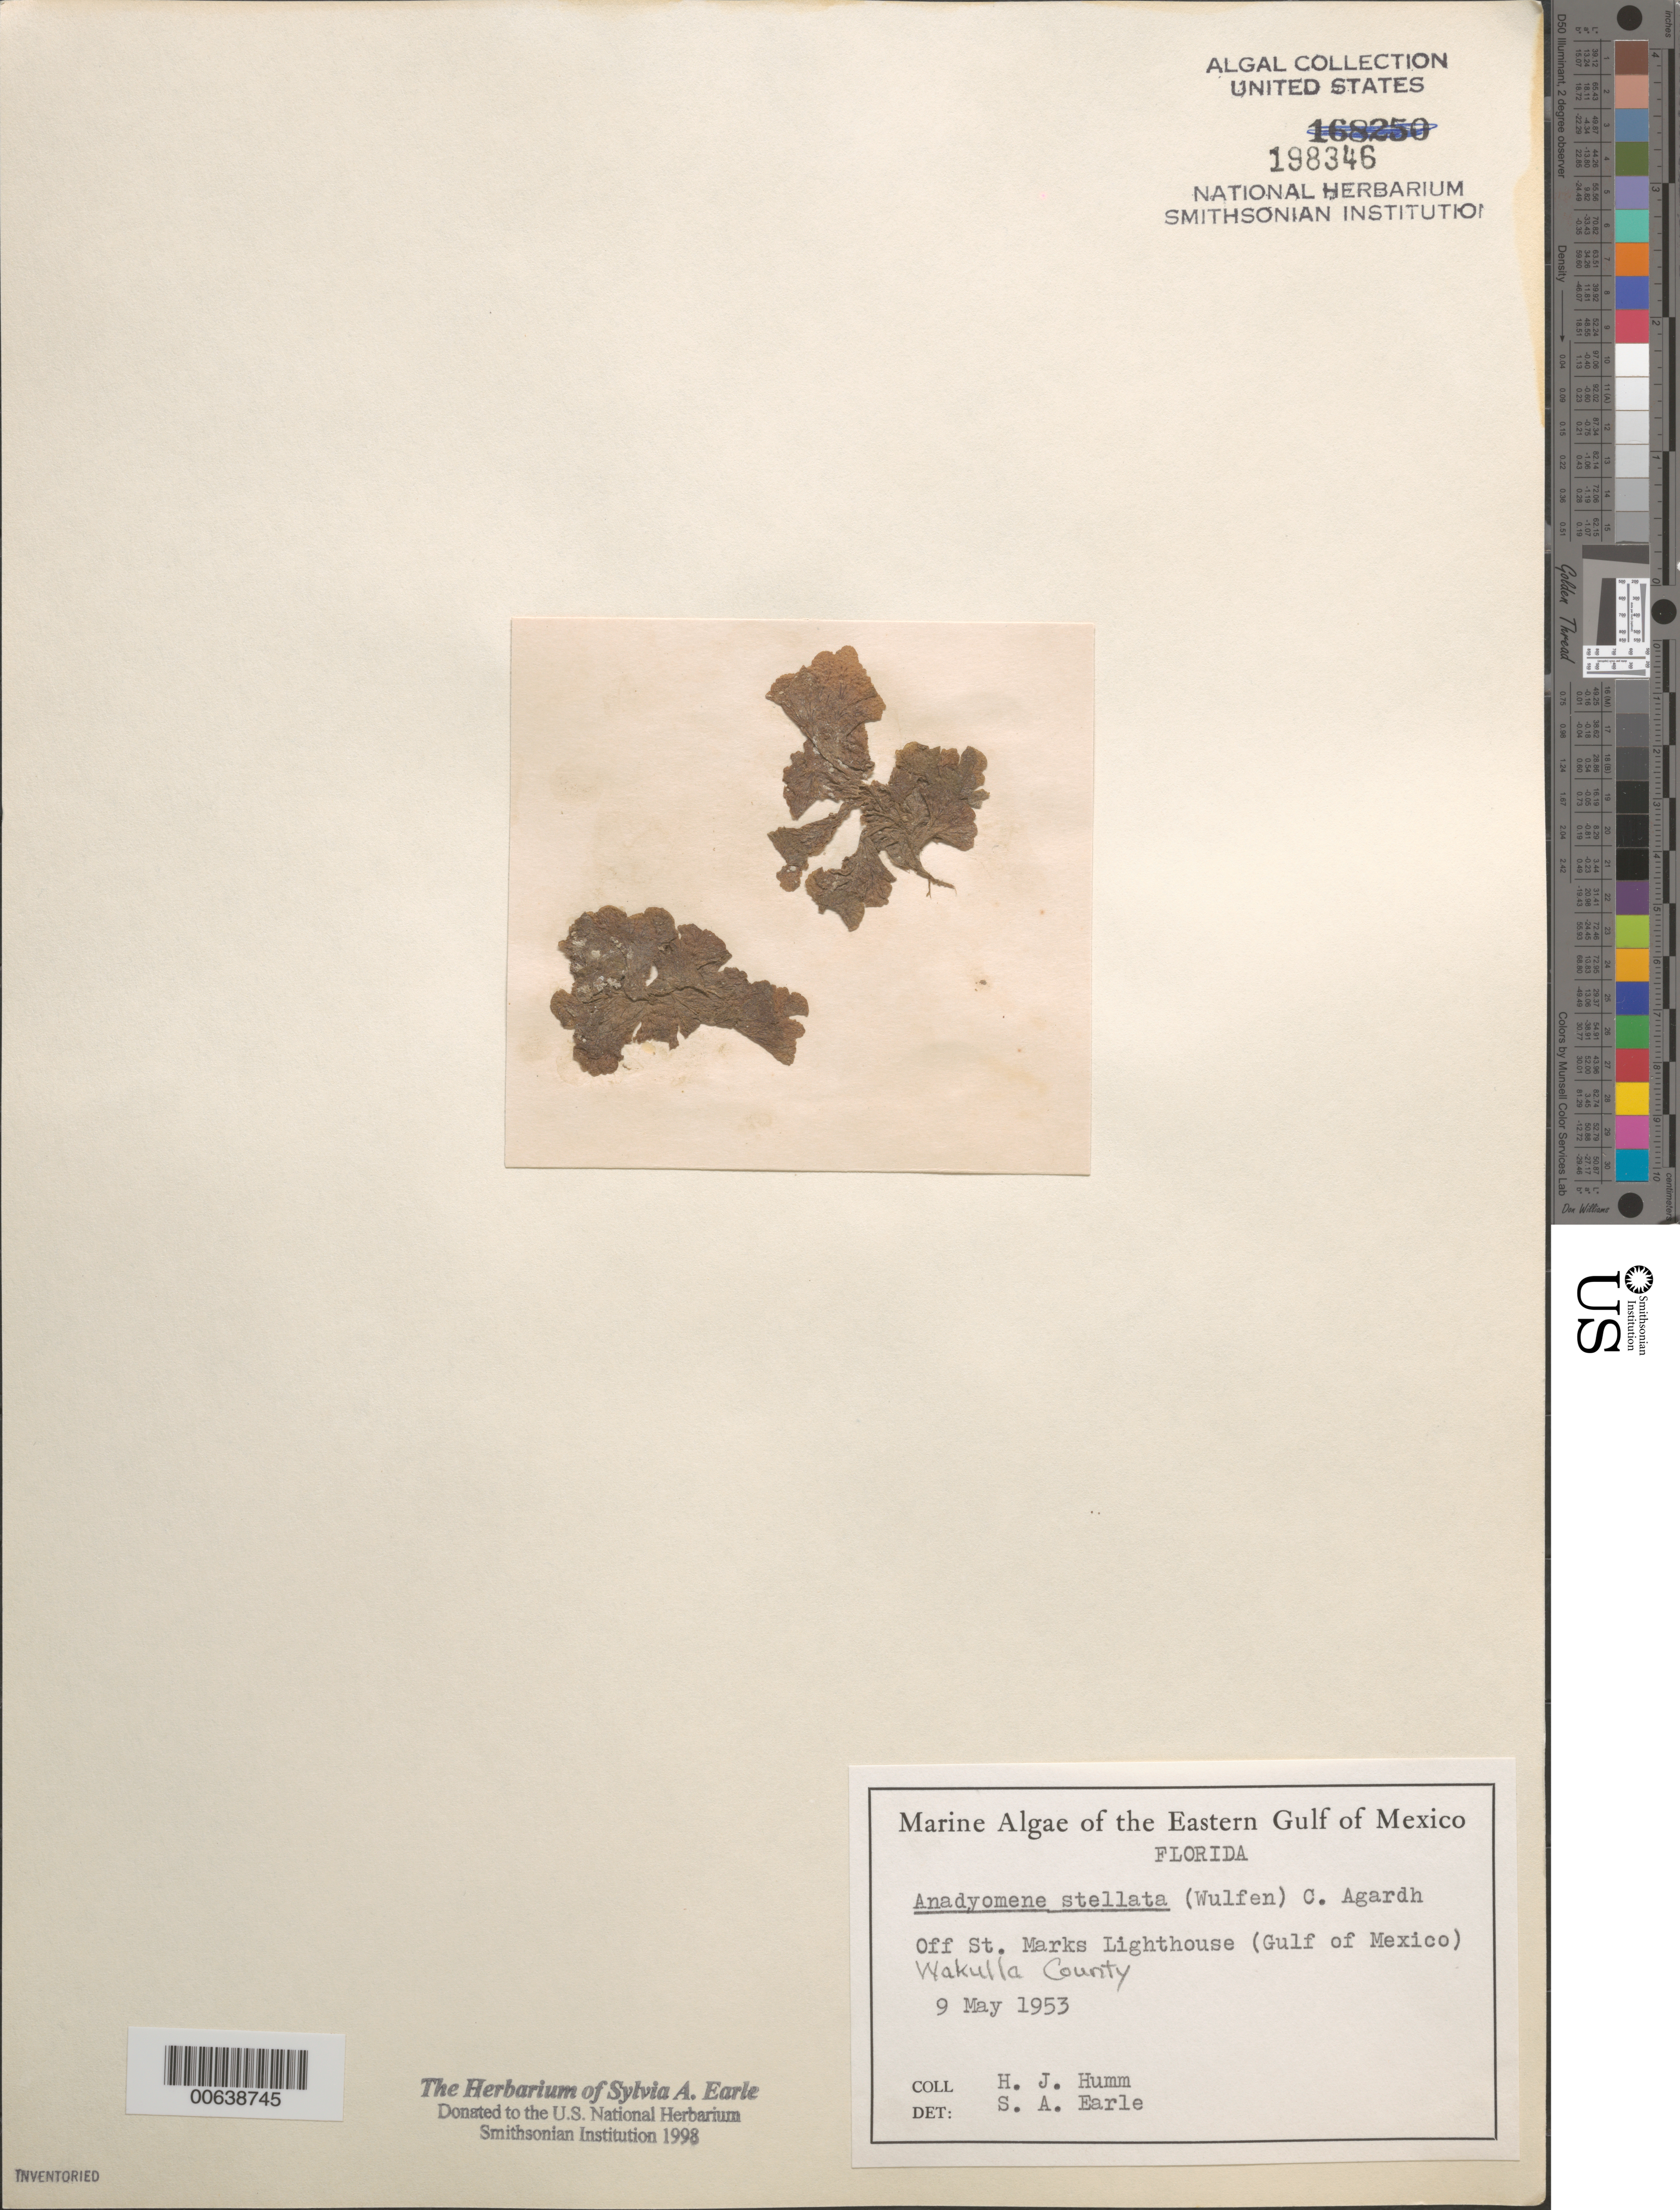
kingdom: Plantae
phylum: Chlorophyta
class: Ulvophyceae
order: Cladophorales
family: Anadyomenaceae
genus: Anadyomene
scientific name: Anadyomene stellata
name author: (Wulfen) C. Agardh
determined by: Earle, S. A.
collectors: H. J. Humm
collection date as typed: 09 May 1953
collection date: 1953-05-09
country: United States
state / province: Florida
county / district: Wakulla County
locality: Gulf of Mexico off St. Marks Lighthouse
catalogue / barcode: US 198346